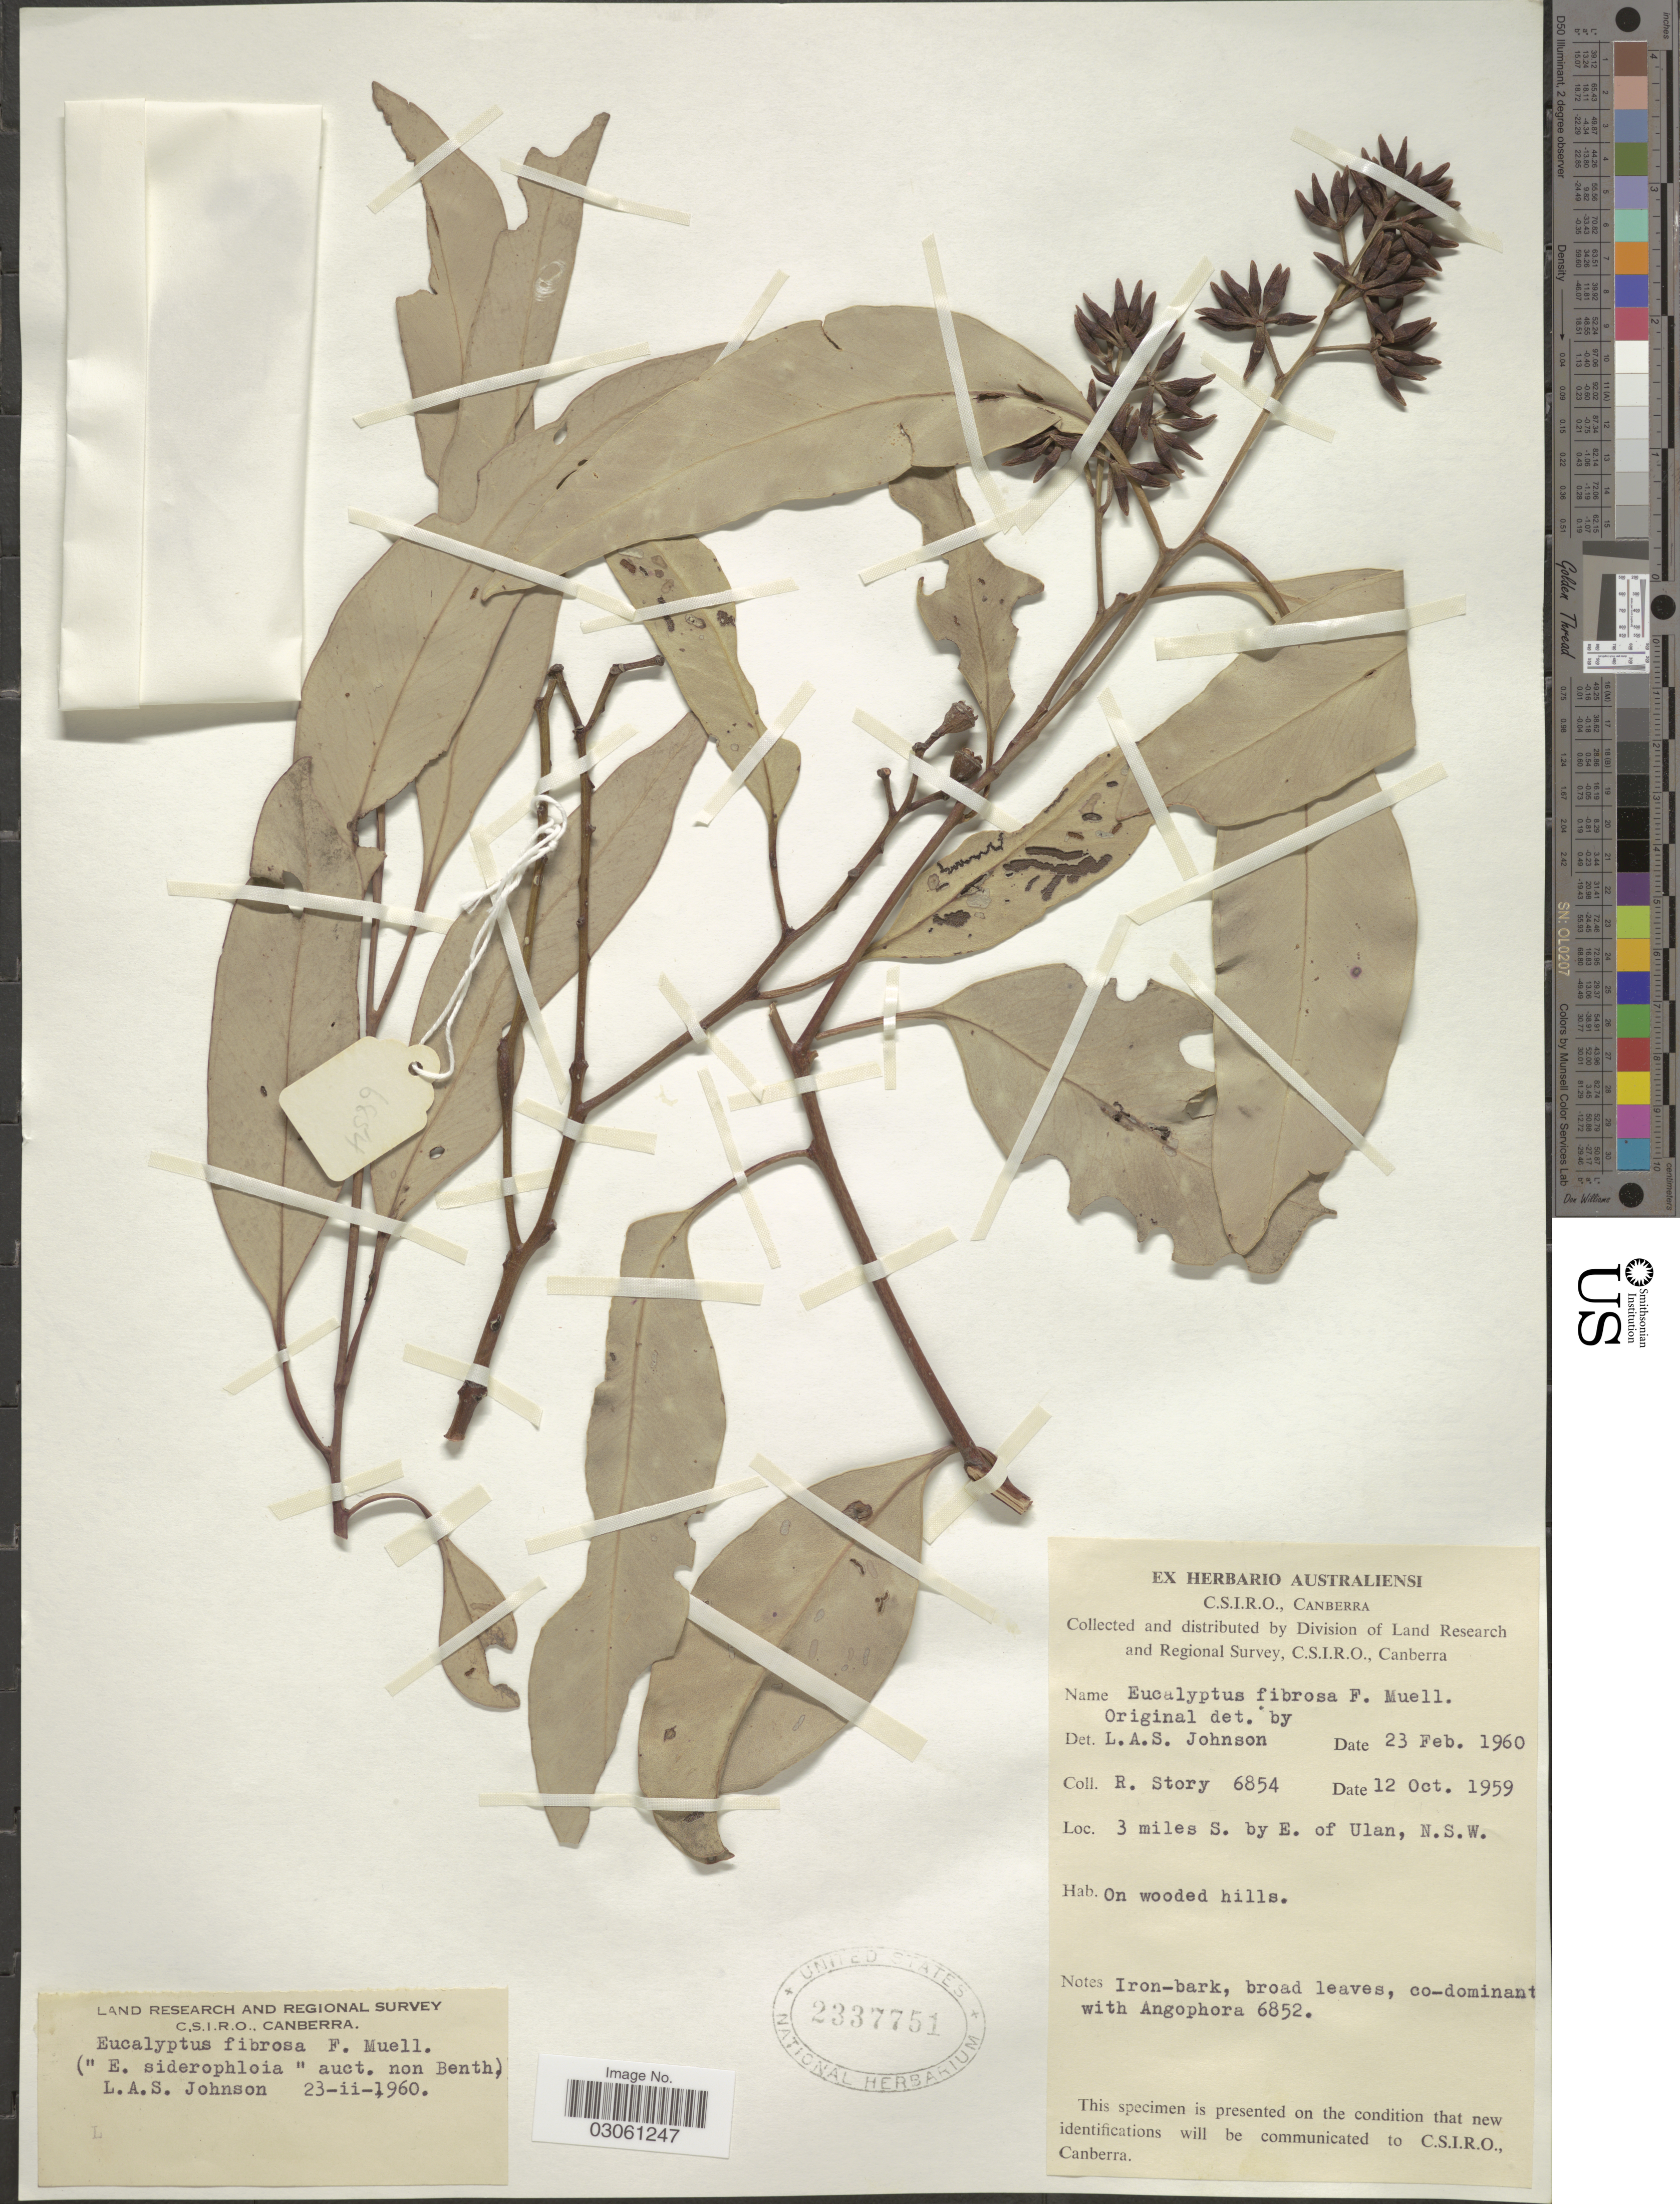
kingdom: Plantae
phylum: Tracheophyta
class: Magnoliopsida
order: Myrtales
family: Myrtaceae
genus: Eucalyptus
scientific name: Eucalyptus fibrosa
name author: F. Muell.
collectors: R. Story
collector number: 6854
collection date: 1959-10-12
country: Australia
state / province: New South Wales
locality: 3 miles S. by E. of Ulan, N.S.W.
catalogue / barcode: US 2337751